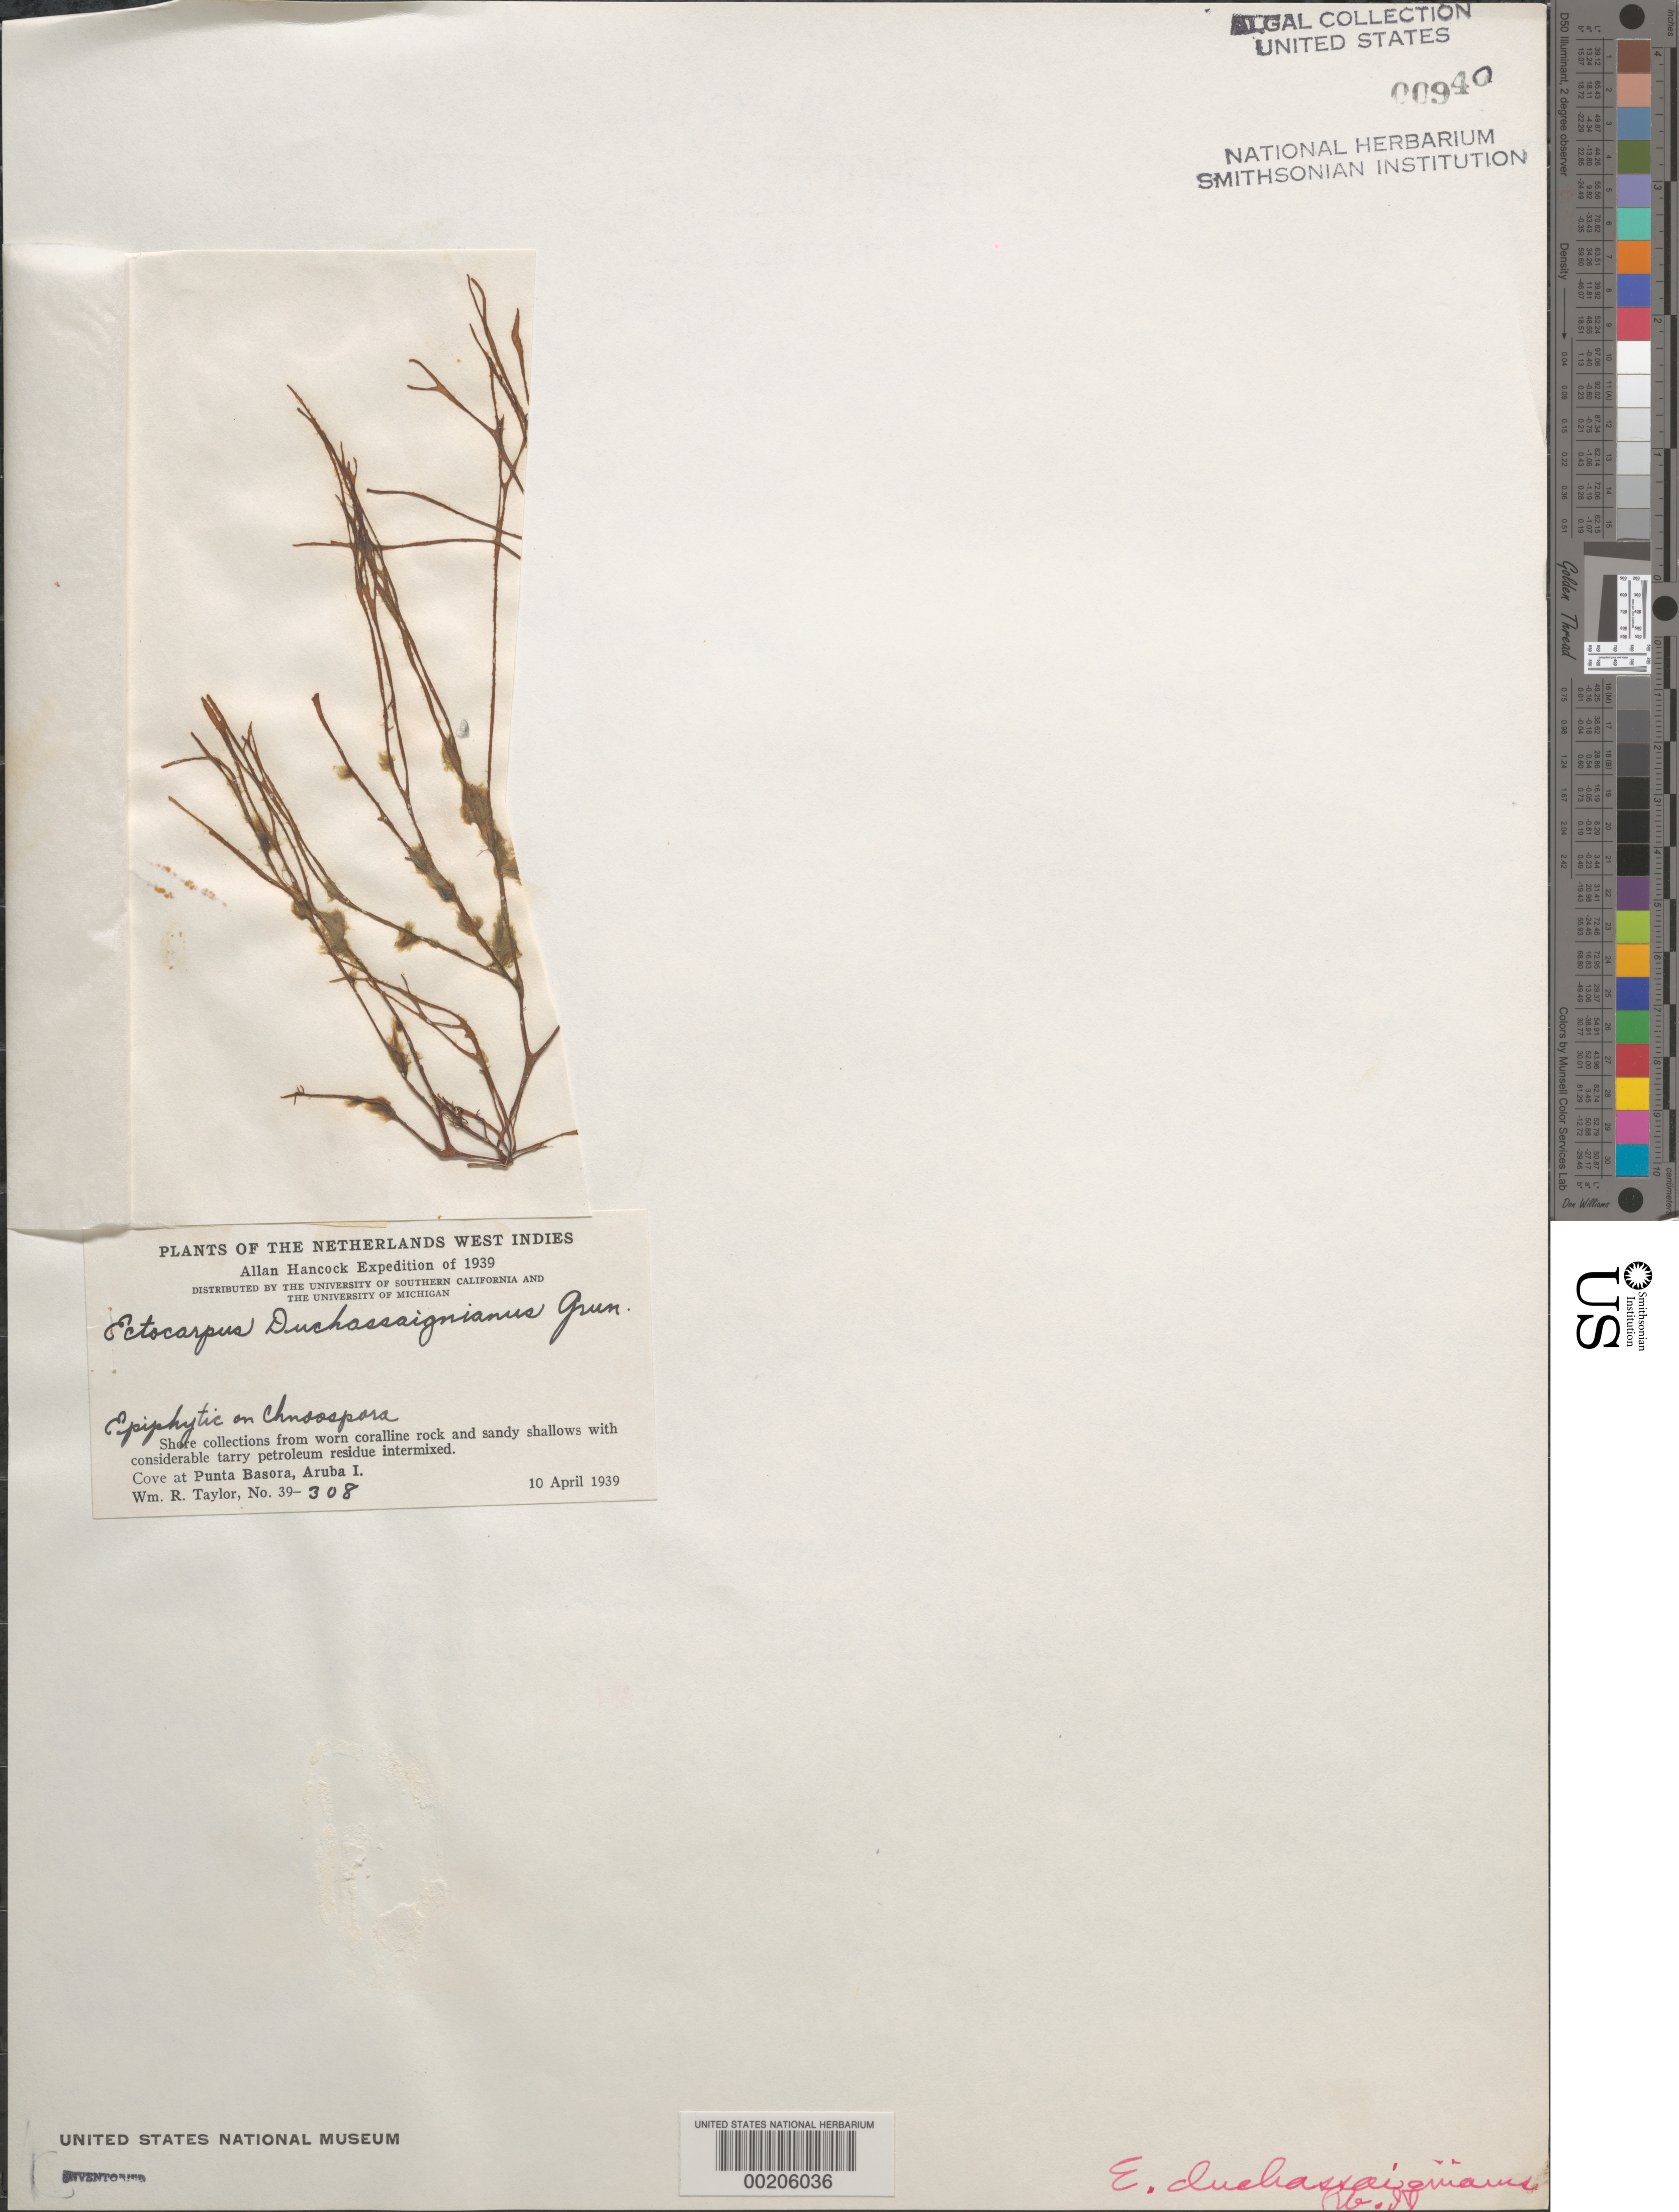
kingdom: Chromista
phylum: Ochrophyta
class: Phaeophyceae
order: Ectocarpales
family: Ectocarpaceae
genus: Ectocarpus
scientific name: Ectocarpus duchassaingianus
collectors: W. R. Taylor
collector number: WRT 39-308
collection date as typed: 10 Apr 1939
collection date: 1939-04-10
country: Aruba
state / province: ABC Islands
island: Aruba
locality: Punta Basora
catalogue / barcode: US 940